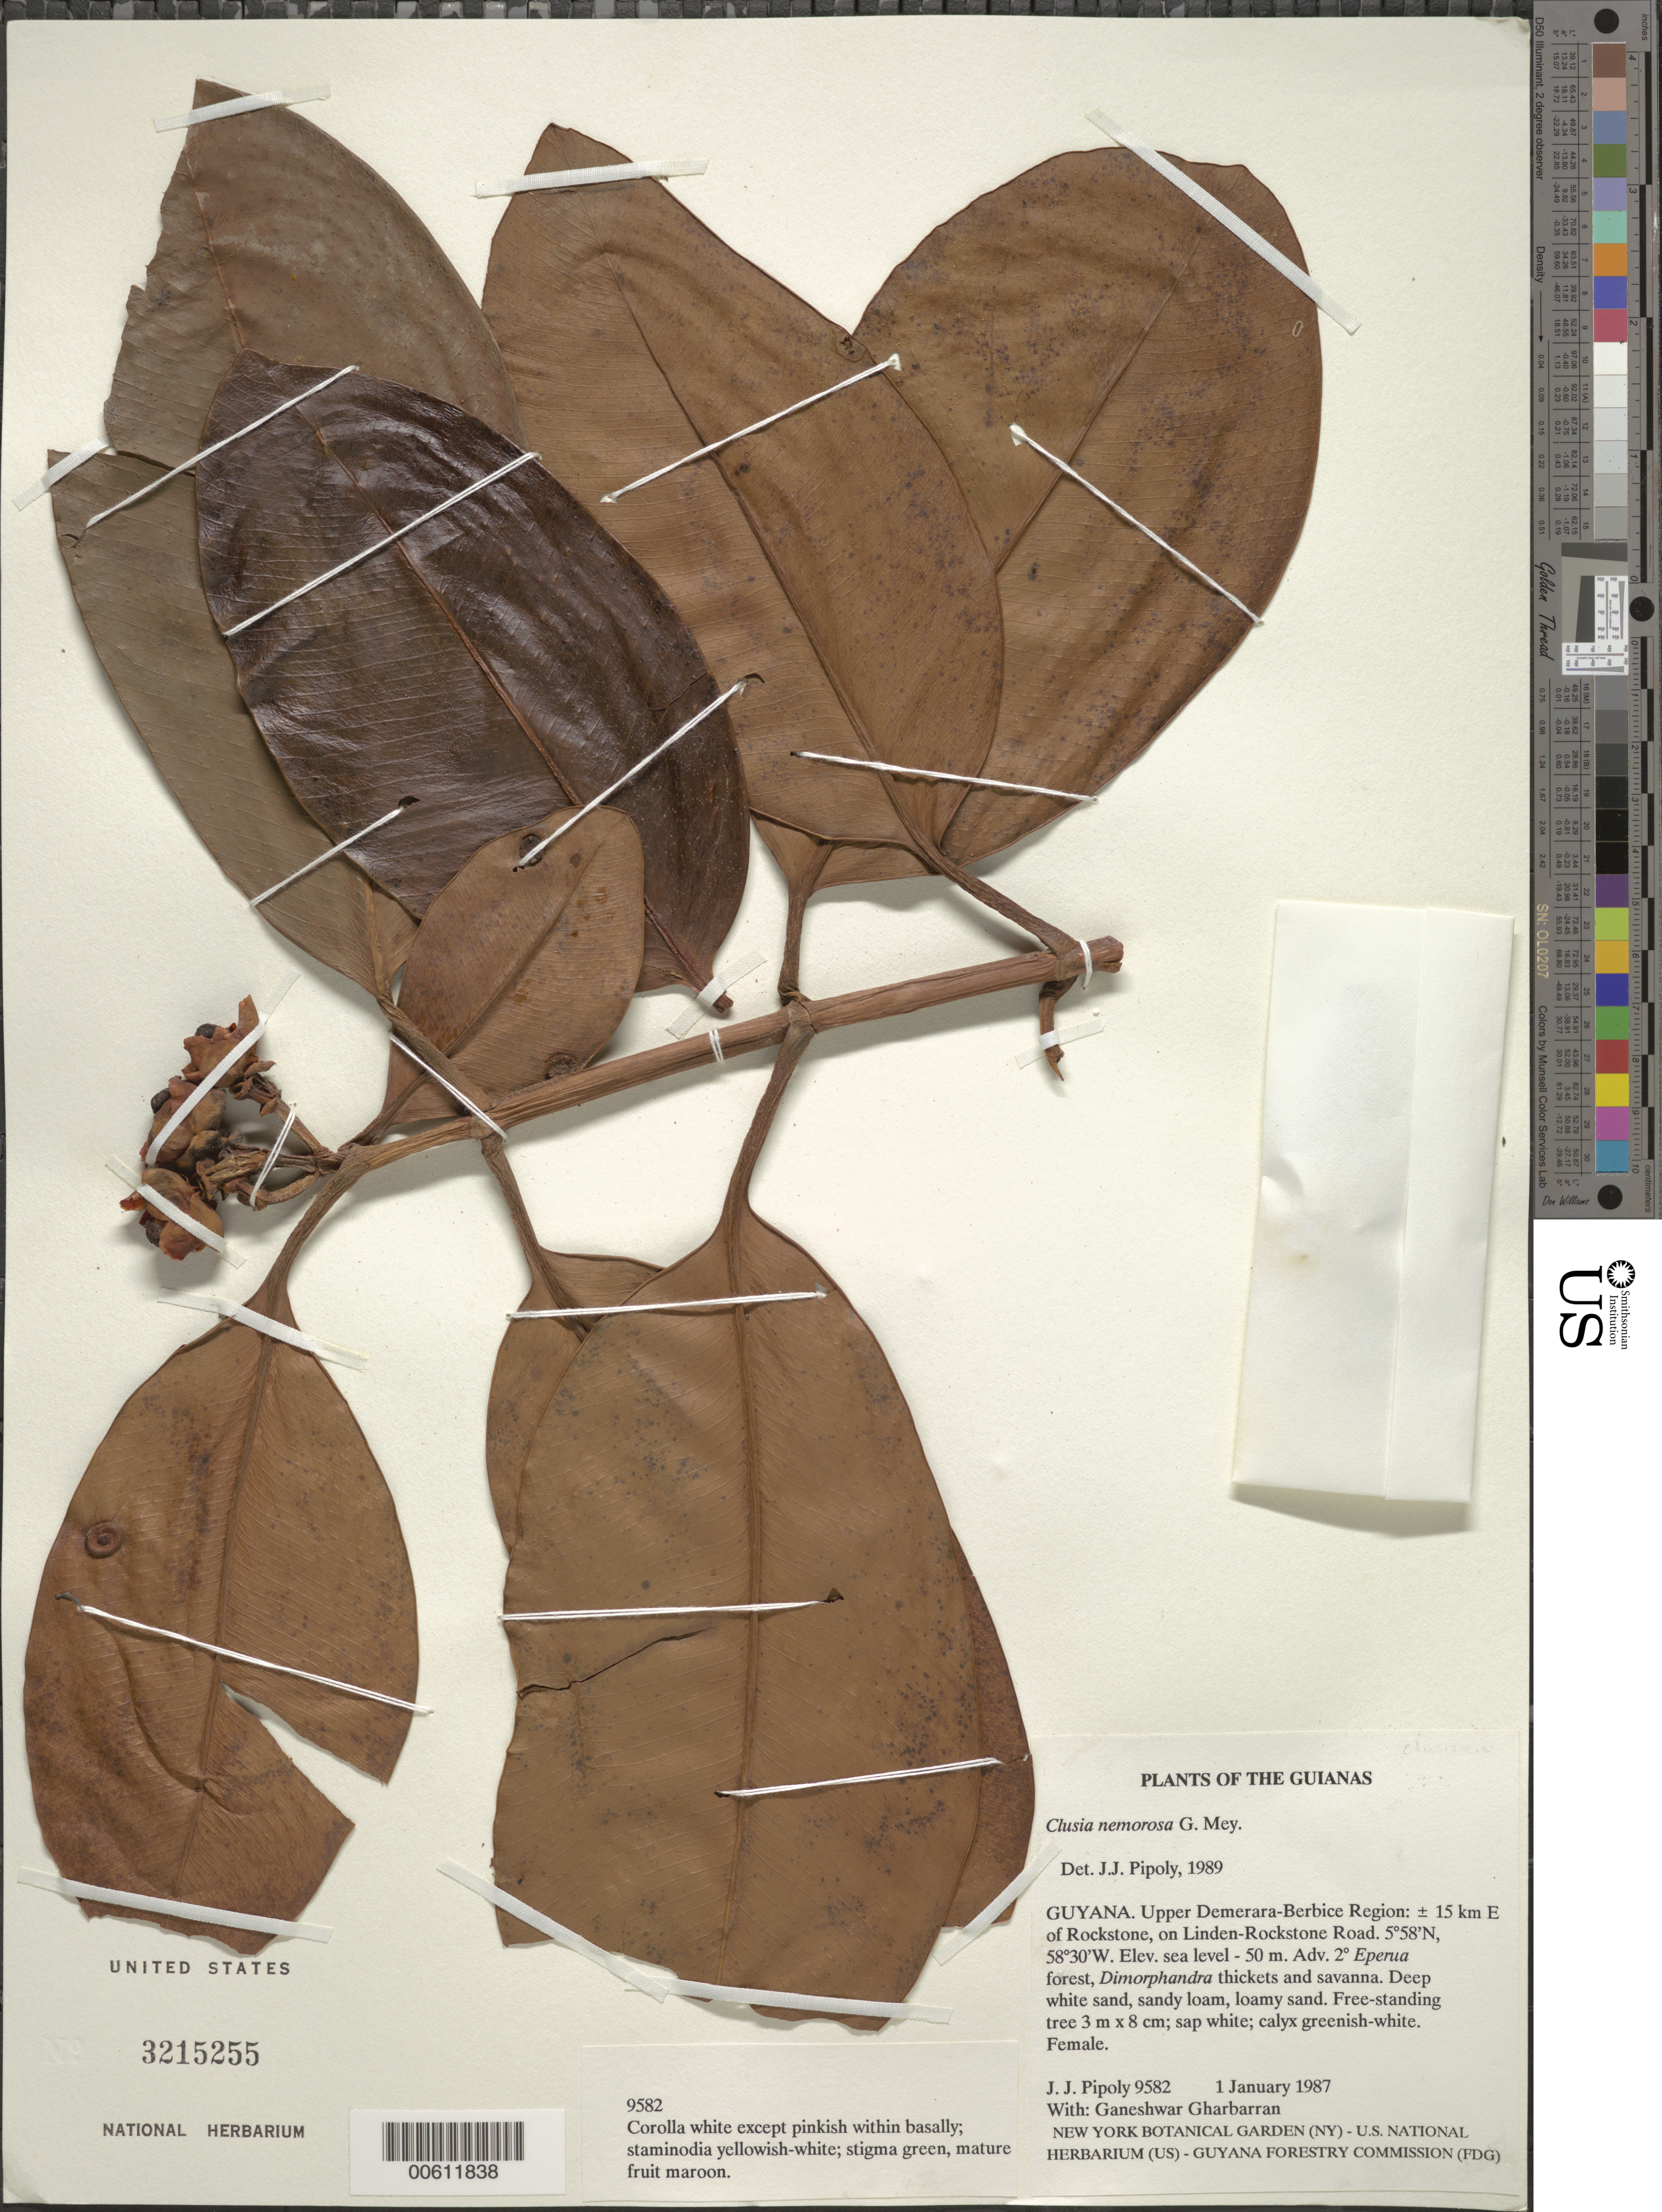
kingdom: Plantae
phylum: Tracheophyta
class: Magnoliopsida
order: Malpighiales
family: Clusiaceae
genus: Clusia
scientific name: Clusia nemorosa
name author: G. Mey.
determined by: Pipoly, J. J., III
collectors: J. J. Pipoly & G. Gharbarran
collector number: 9582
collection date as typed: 11 January 1987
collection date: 1987-01-11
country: Guyana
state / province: U. Demerara-Berbice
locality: ±15 km E of Rockstone, on Linden-Rockstone Road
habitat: Adv. secondary Eperua forest, Dimorphandra thickets & savanna. Deep white sand, sandy loam, loamy sand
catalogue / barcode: US 3215255